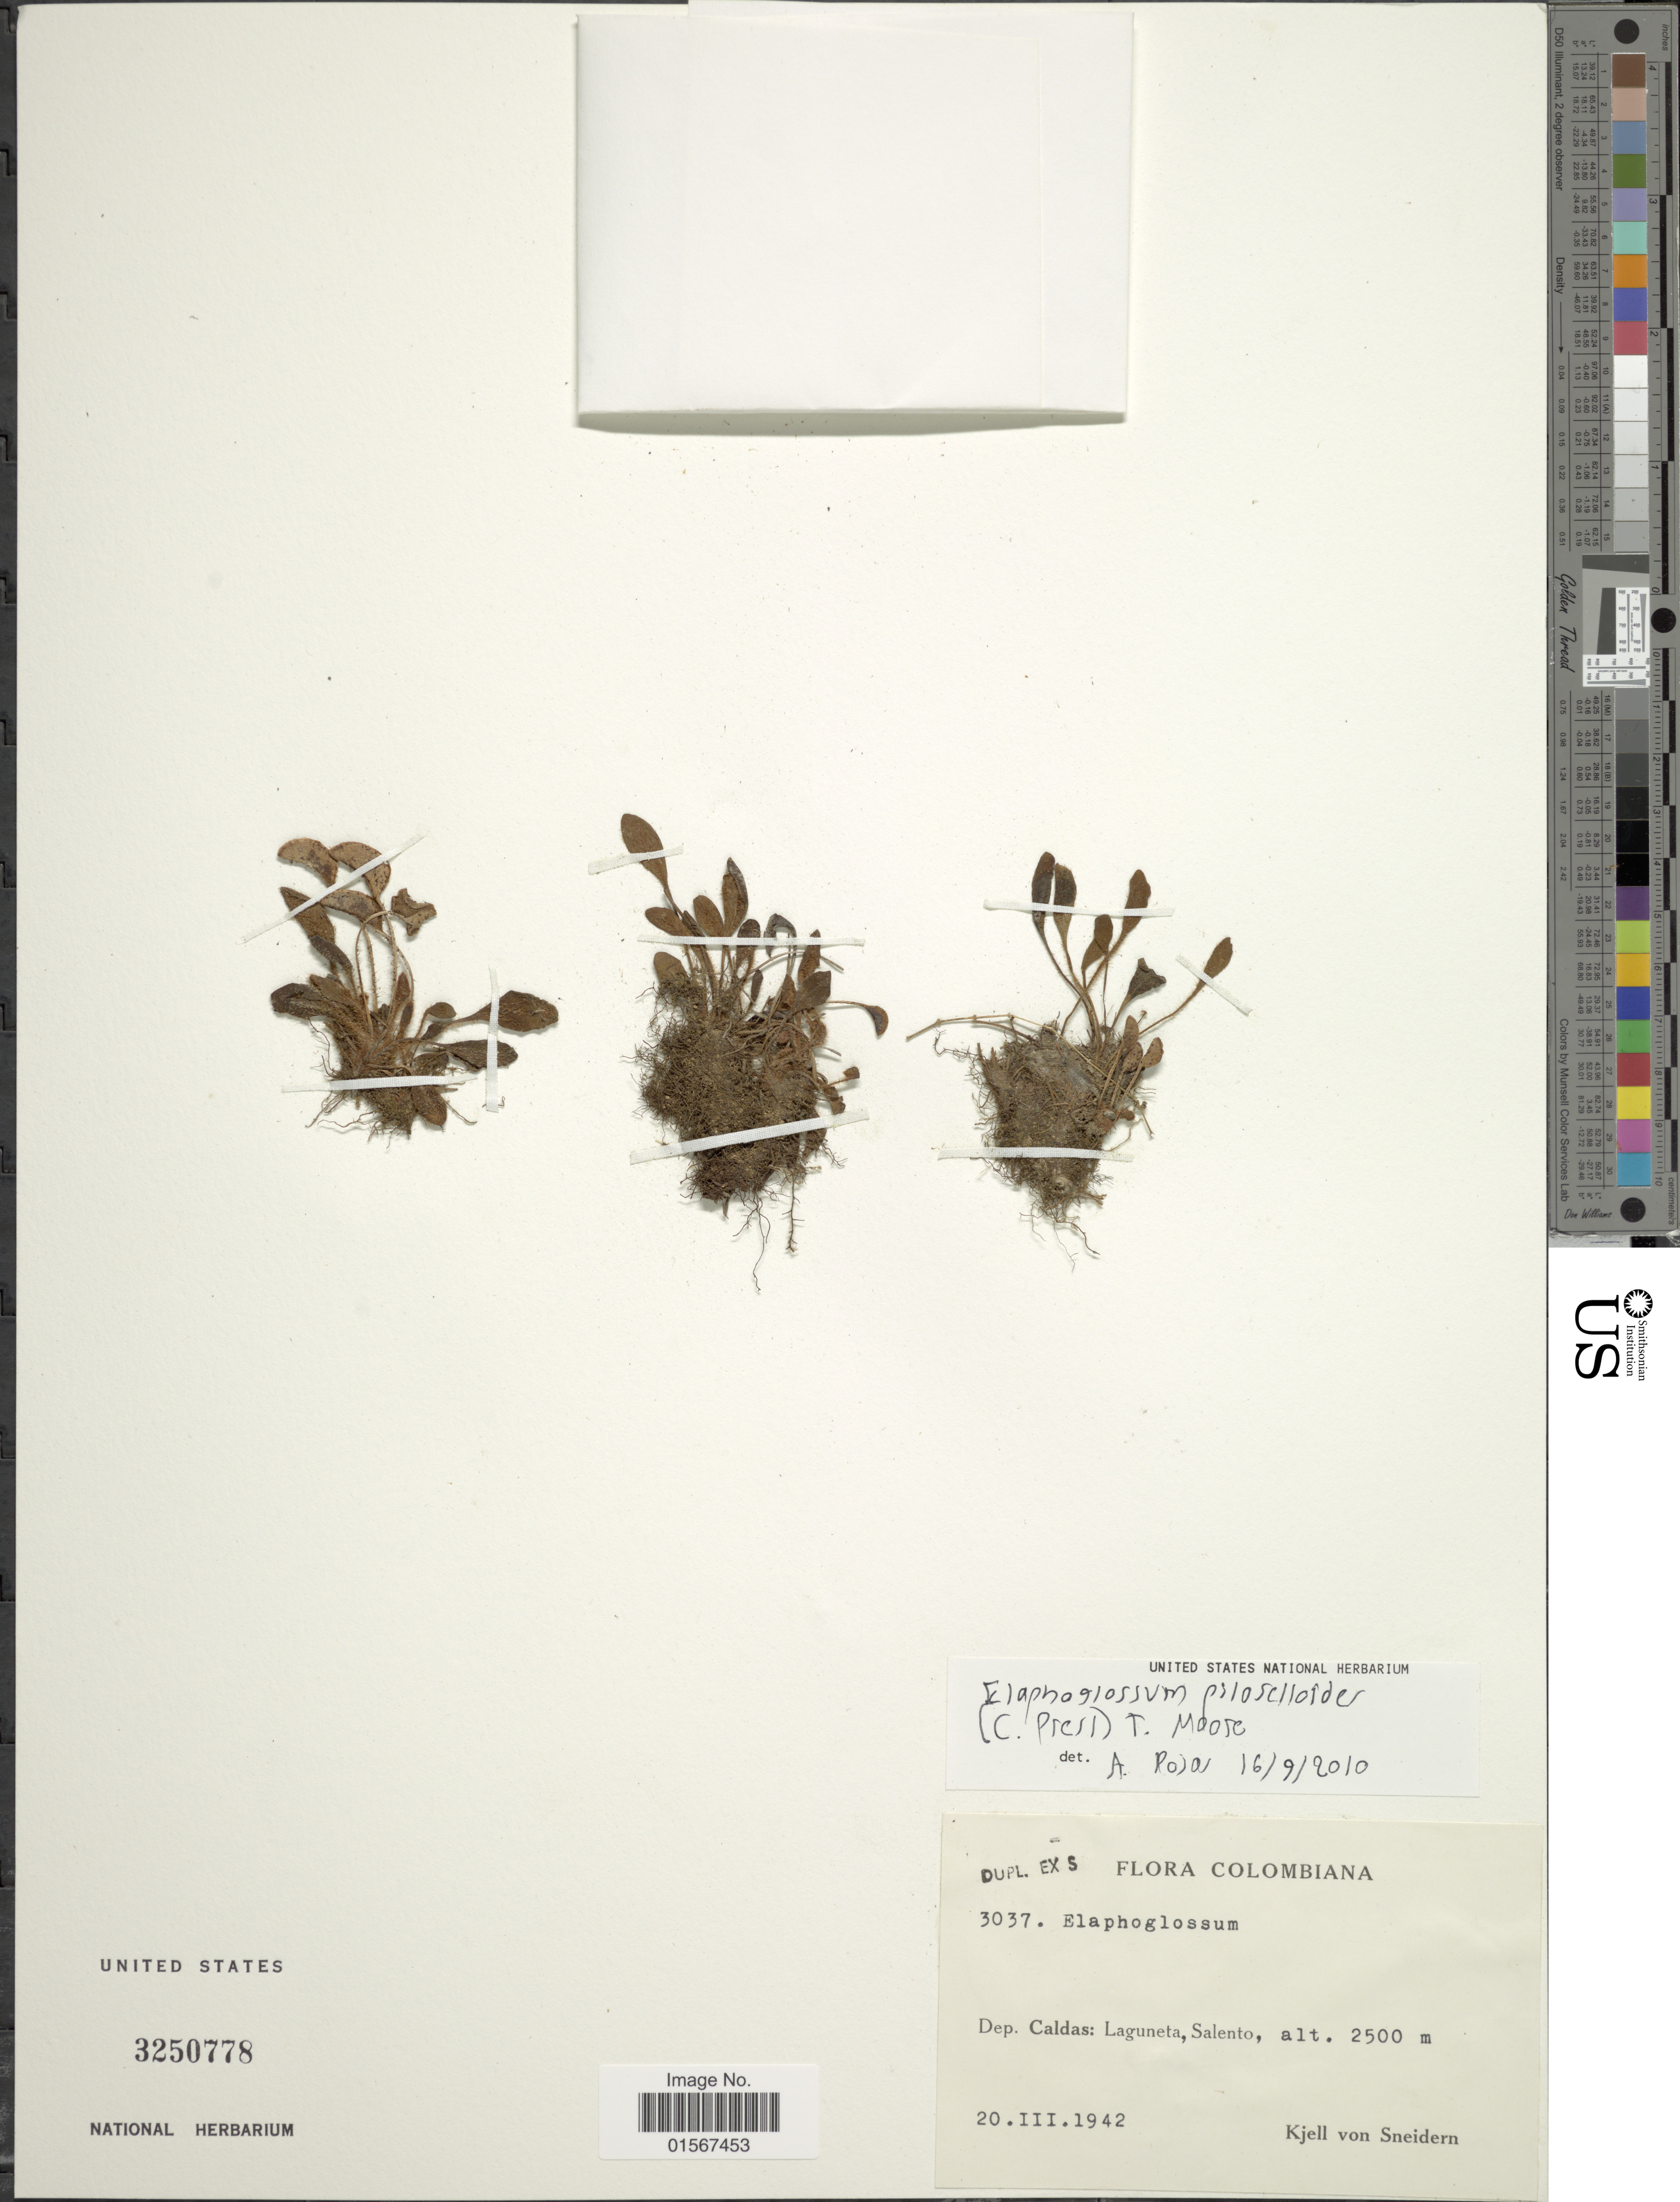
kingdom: Plantae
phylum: Tracheophyta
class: Polypodiopsida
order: Polypodiales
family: Dryopteridaceae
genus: Elaphoglossum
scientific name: Elaphoglossum piloselloides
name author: (C. Presl) T. Moore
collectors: K. von Sneidern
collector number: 3037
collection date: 1943-03-20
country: Colombia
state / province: Caldas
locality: Colombiana, Dep. Caldas: Laguneta, Salento.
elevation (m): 2500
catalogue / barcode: US 3250778